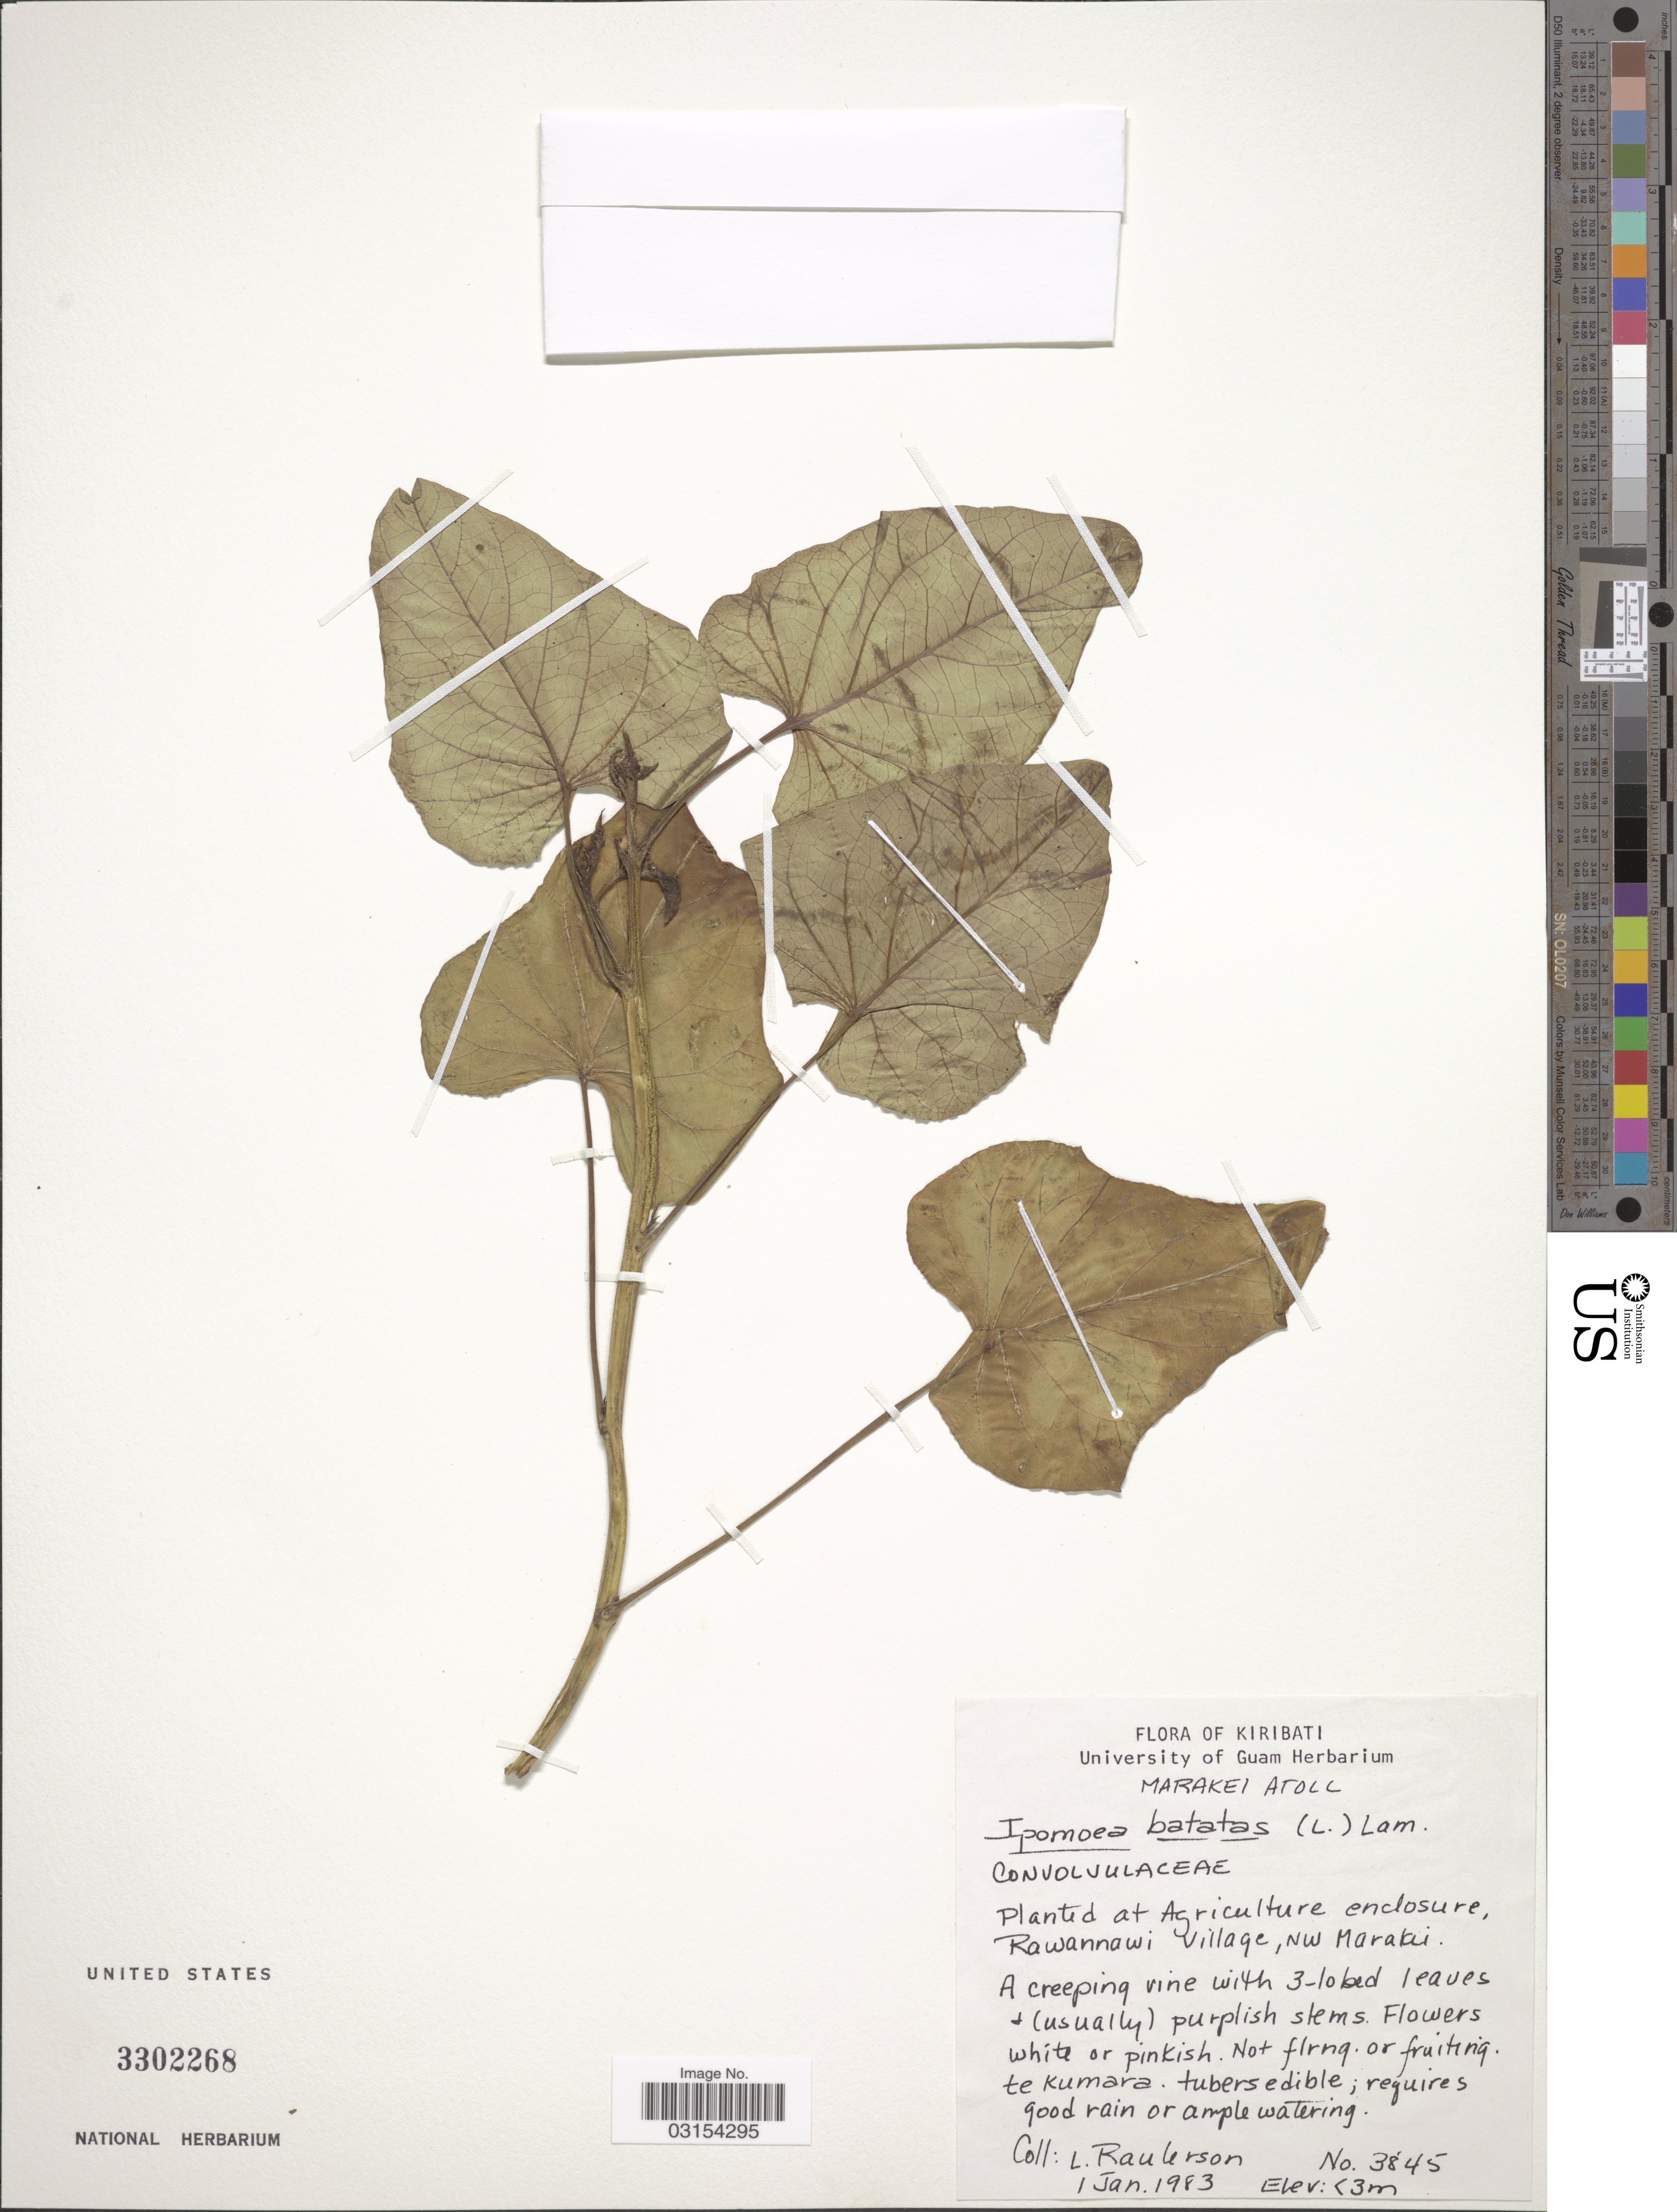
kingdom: Plantae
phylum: Tracheophyta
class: Magnoliopsida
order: Solanales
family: Convolvulaceae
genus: Ipomoea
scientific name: Ipomoea batatas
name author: (L.) Lam.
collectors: L. Raulerson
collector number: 3845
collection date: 1983-01-01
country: Kiribati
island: Marakei Atoll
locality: Marakei Atoll. Agriculture enclosure, Rawannawi Village, NW Marakei.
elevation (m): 3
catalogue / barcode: US 3302268